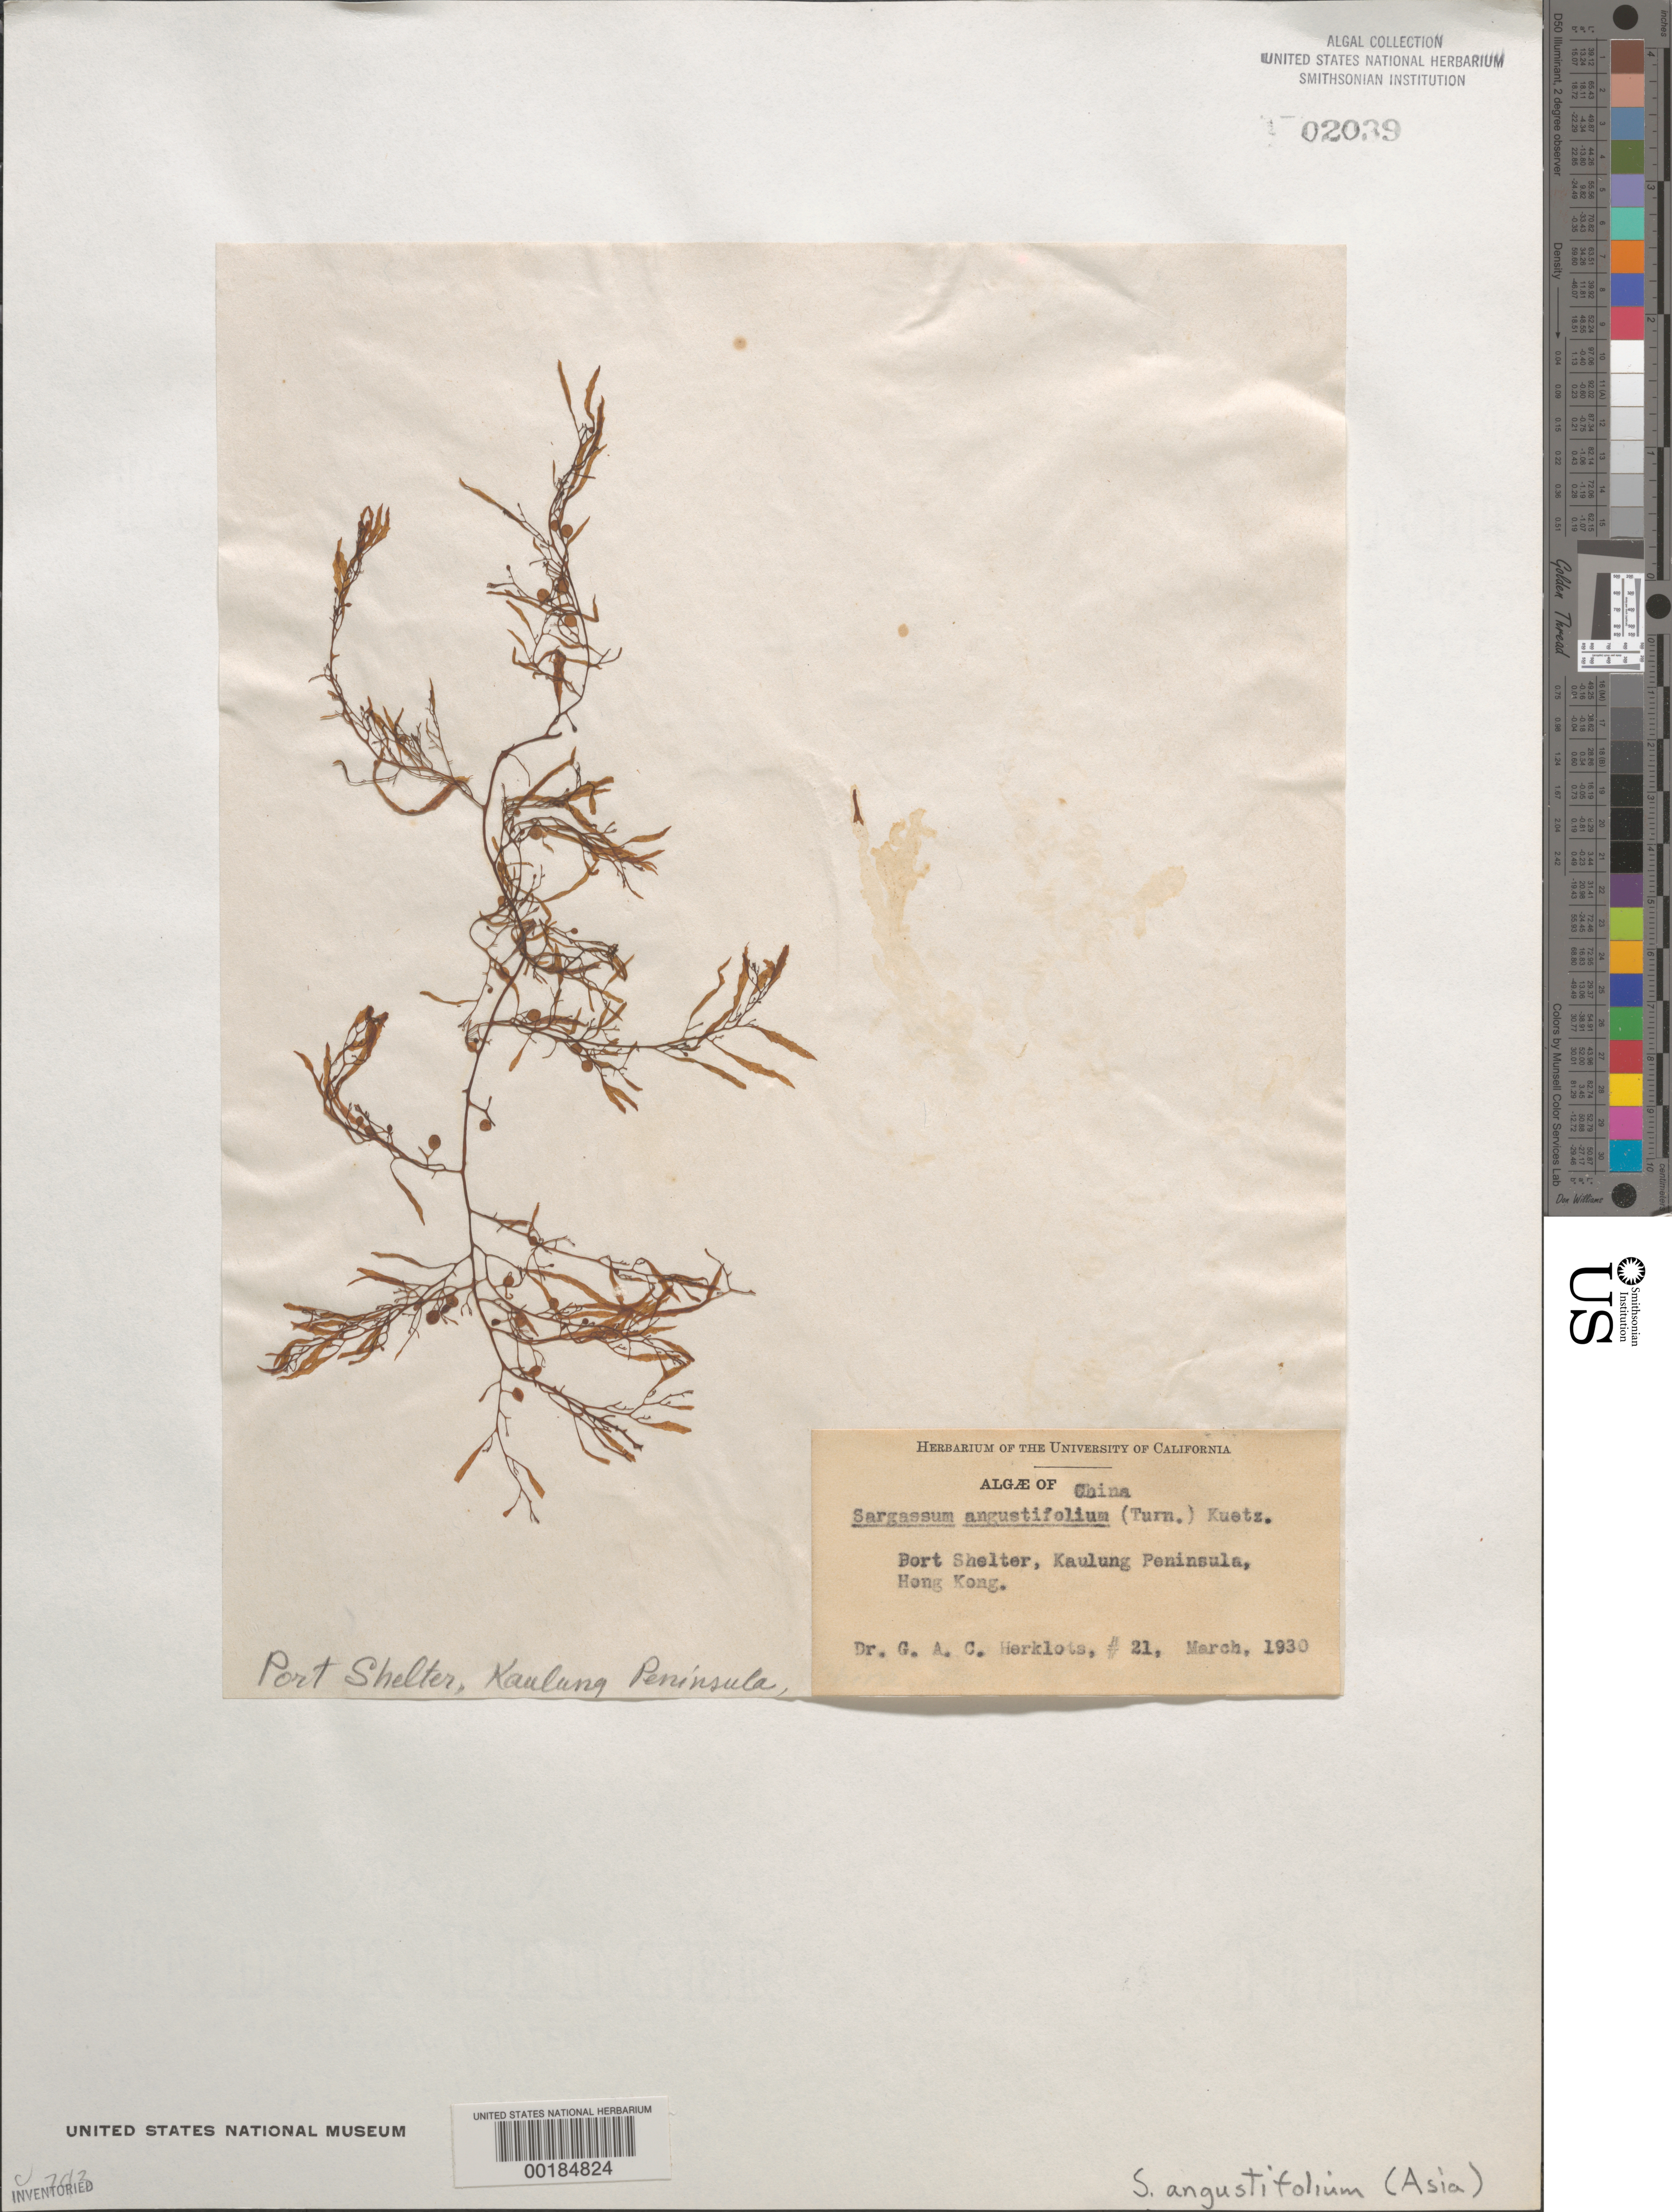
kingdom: Chromista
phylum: Ochrophyta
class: Phaeophyceae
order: Fucales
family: Sargassaceae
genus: Sargassum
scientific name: Sargassum angustifolium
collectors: G. Herklots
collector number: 21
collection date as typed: Mar 1930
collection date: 1930-03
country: China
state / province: Hong Kong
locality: Port Shelter, New Territories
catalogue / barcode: US 2039